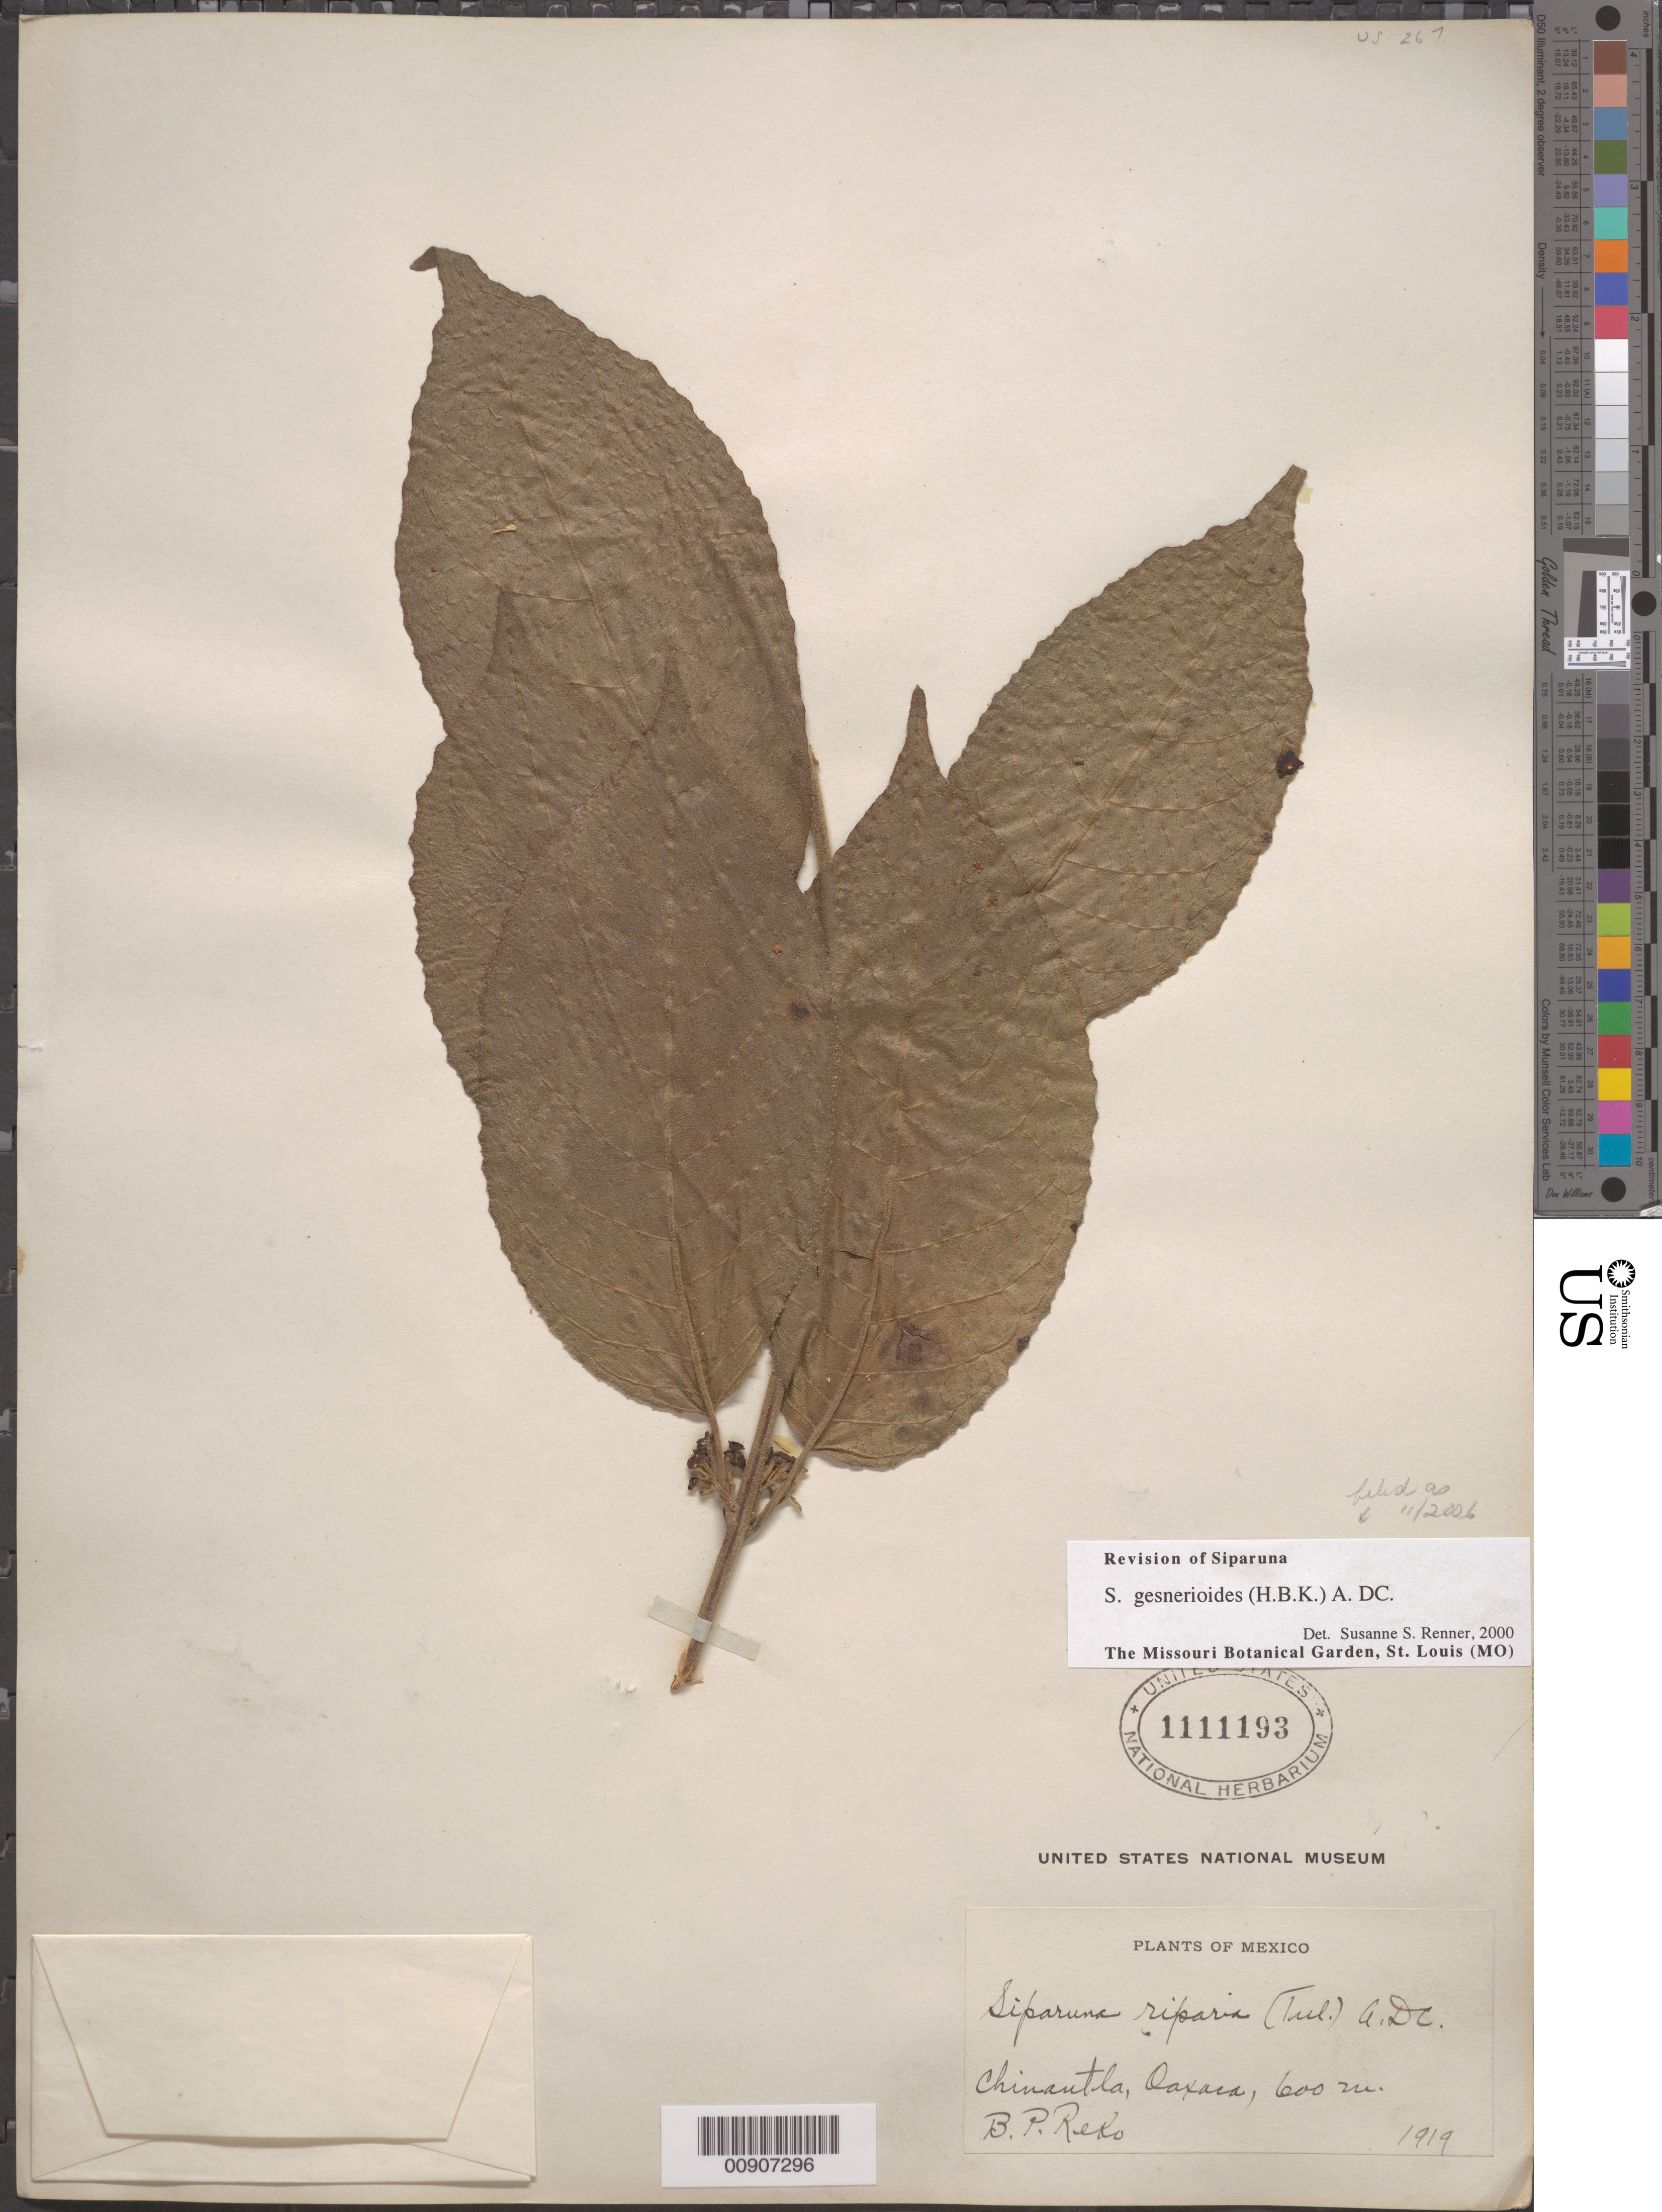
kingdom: Plantae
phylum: Tracheophyta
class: Magnoliopsida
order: Laurales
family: Siparunaceae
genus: Siparuna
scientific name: Siparuna gesnerioides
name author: (Kunth) A. DC.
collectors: B. P. Reko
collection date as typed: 1919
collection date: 1919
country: Mexico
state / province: Oaxaca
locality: Chinantla, Oaxaca.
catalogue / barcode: US 1111193